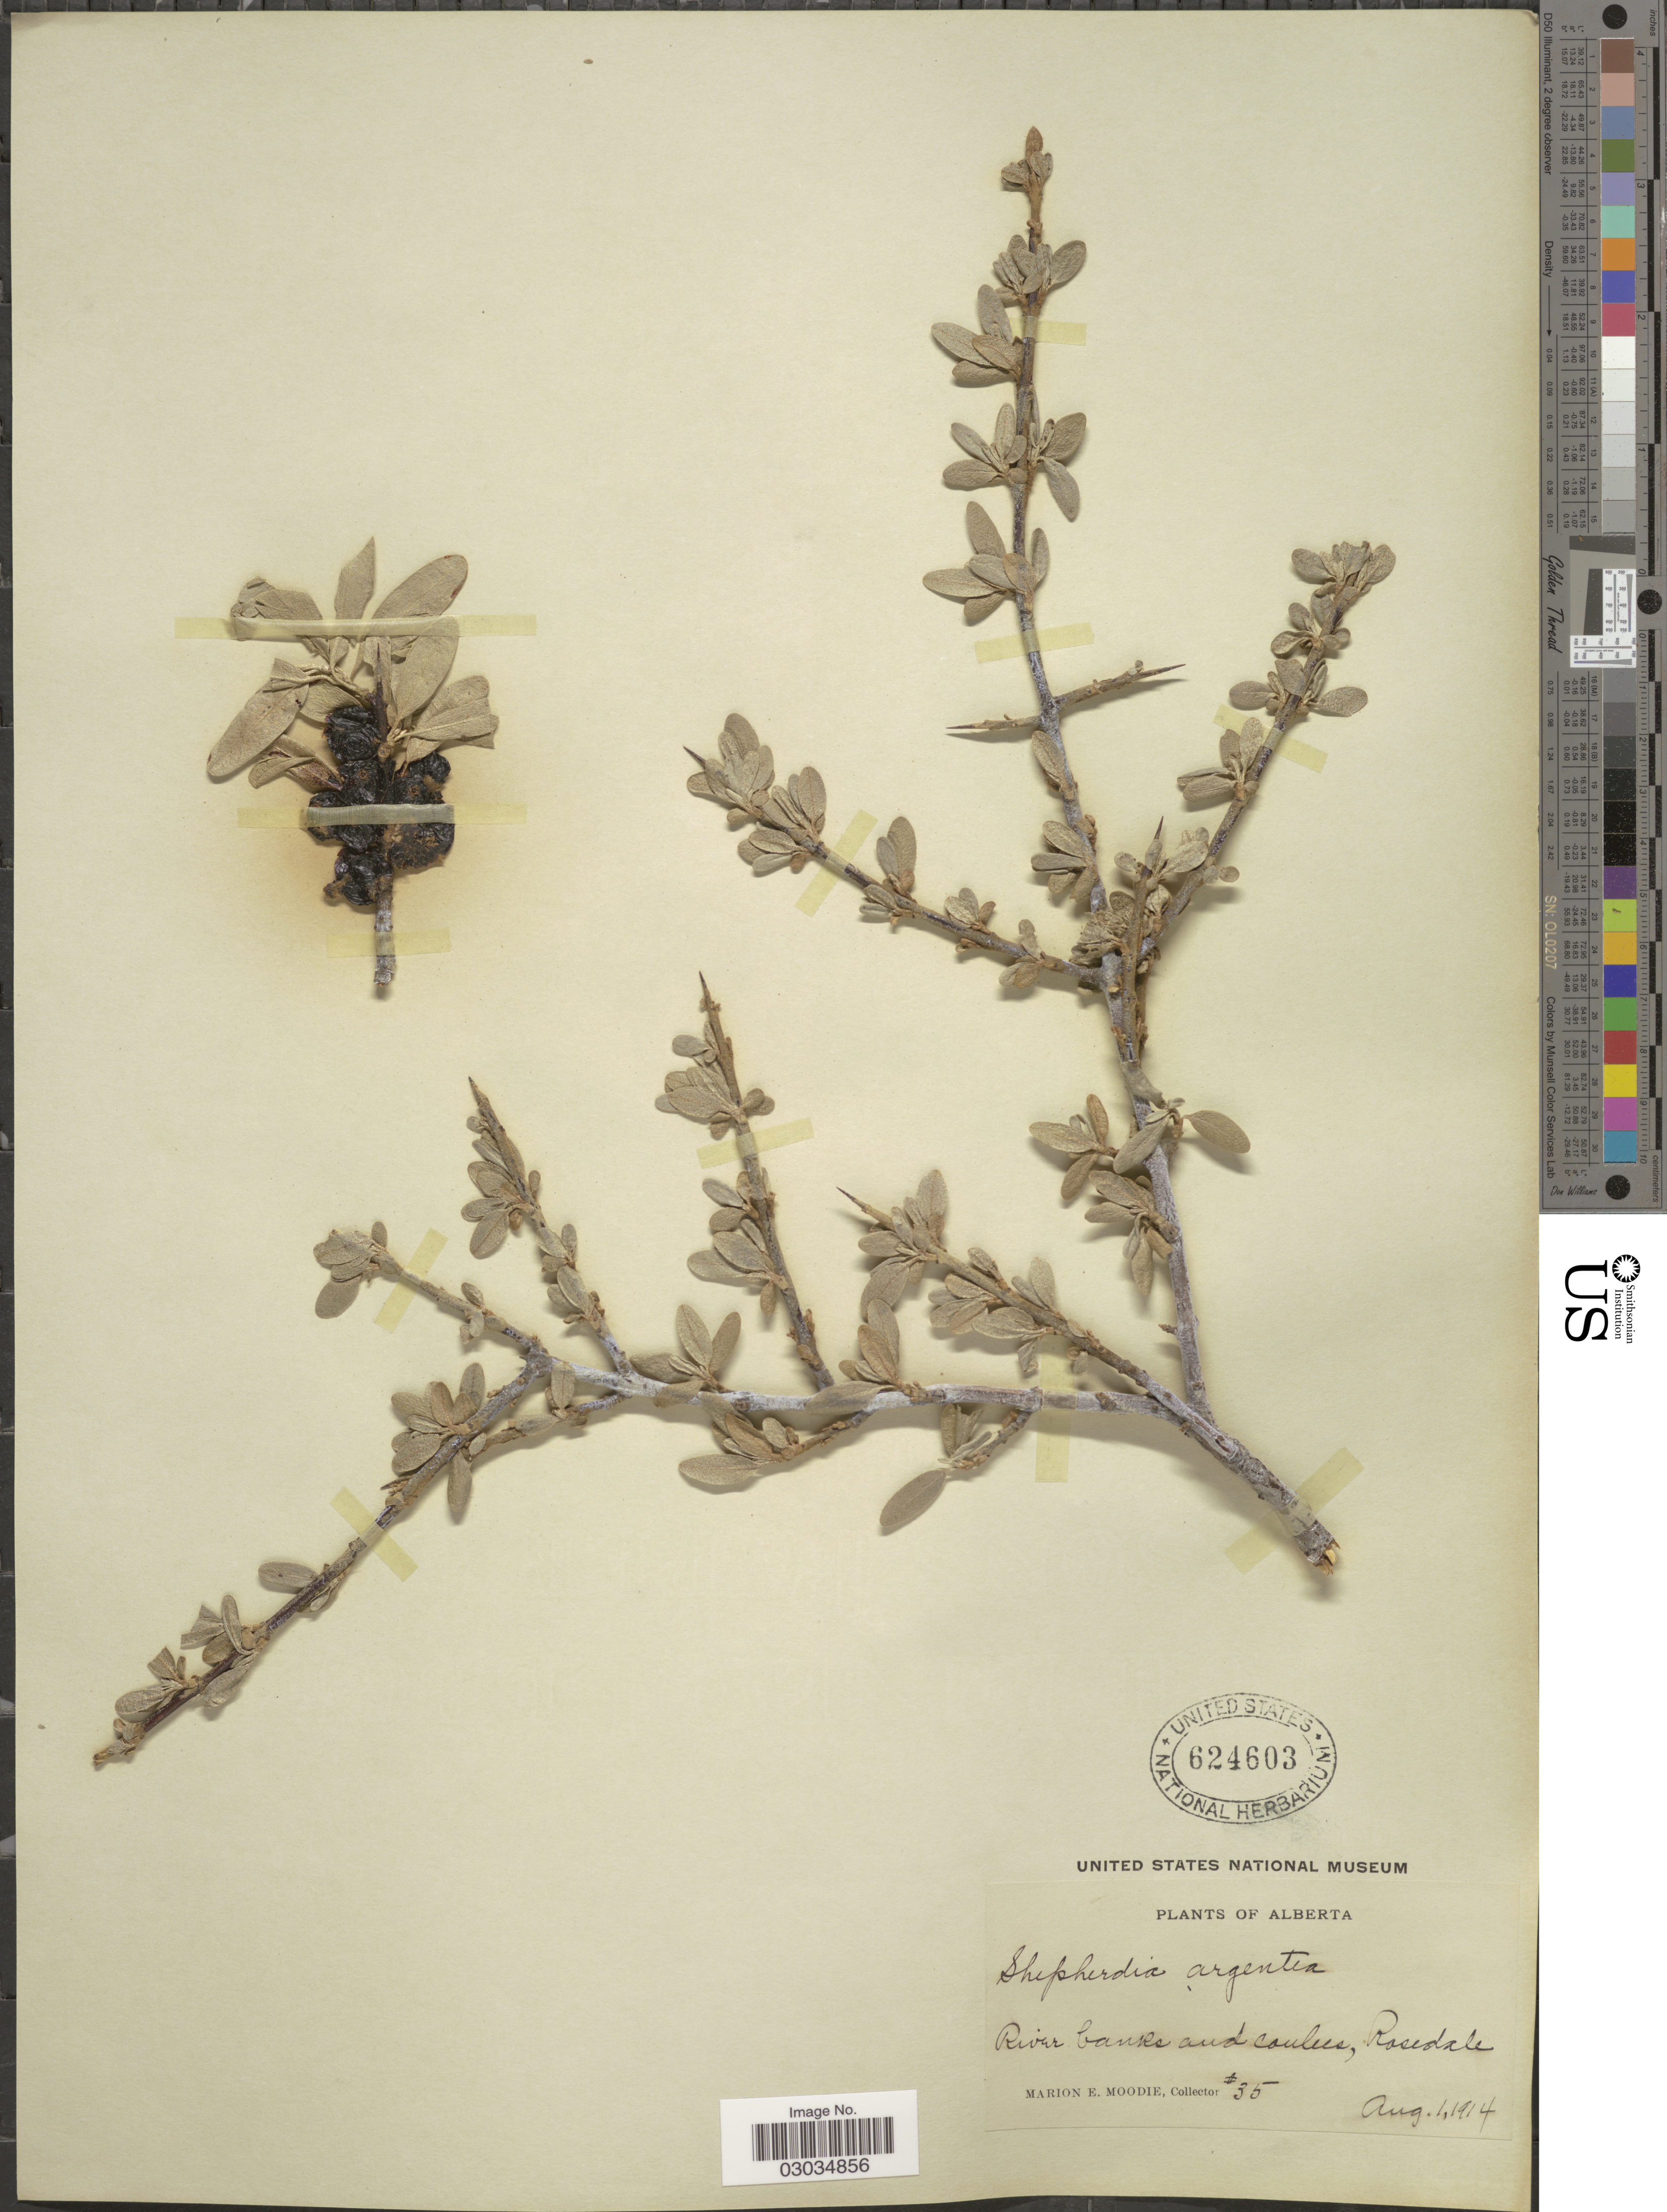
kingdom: Plantae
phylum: Tracheophyta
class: Magnoliopsida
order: Rosales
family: Elaeagnaceae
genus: Shepherdia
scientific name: Shepherdia argentea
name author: (Pursh) Nutt.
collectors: M. E. Moodie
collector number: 35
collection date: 1914-08-01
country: Canada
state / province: Alberta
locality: River banks and coulees, Rosedale.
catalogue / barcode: US 624603